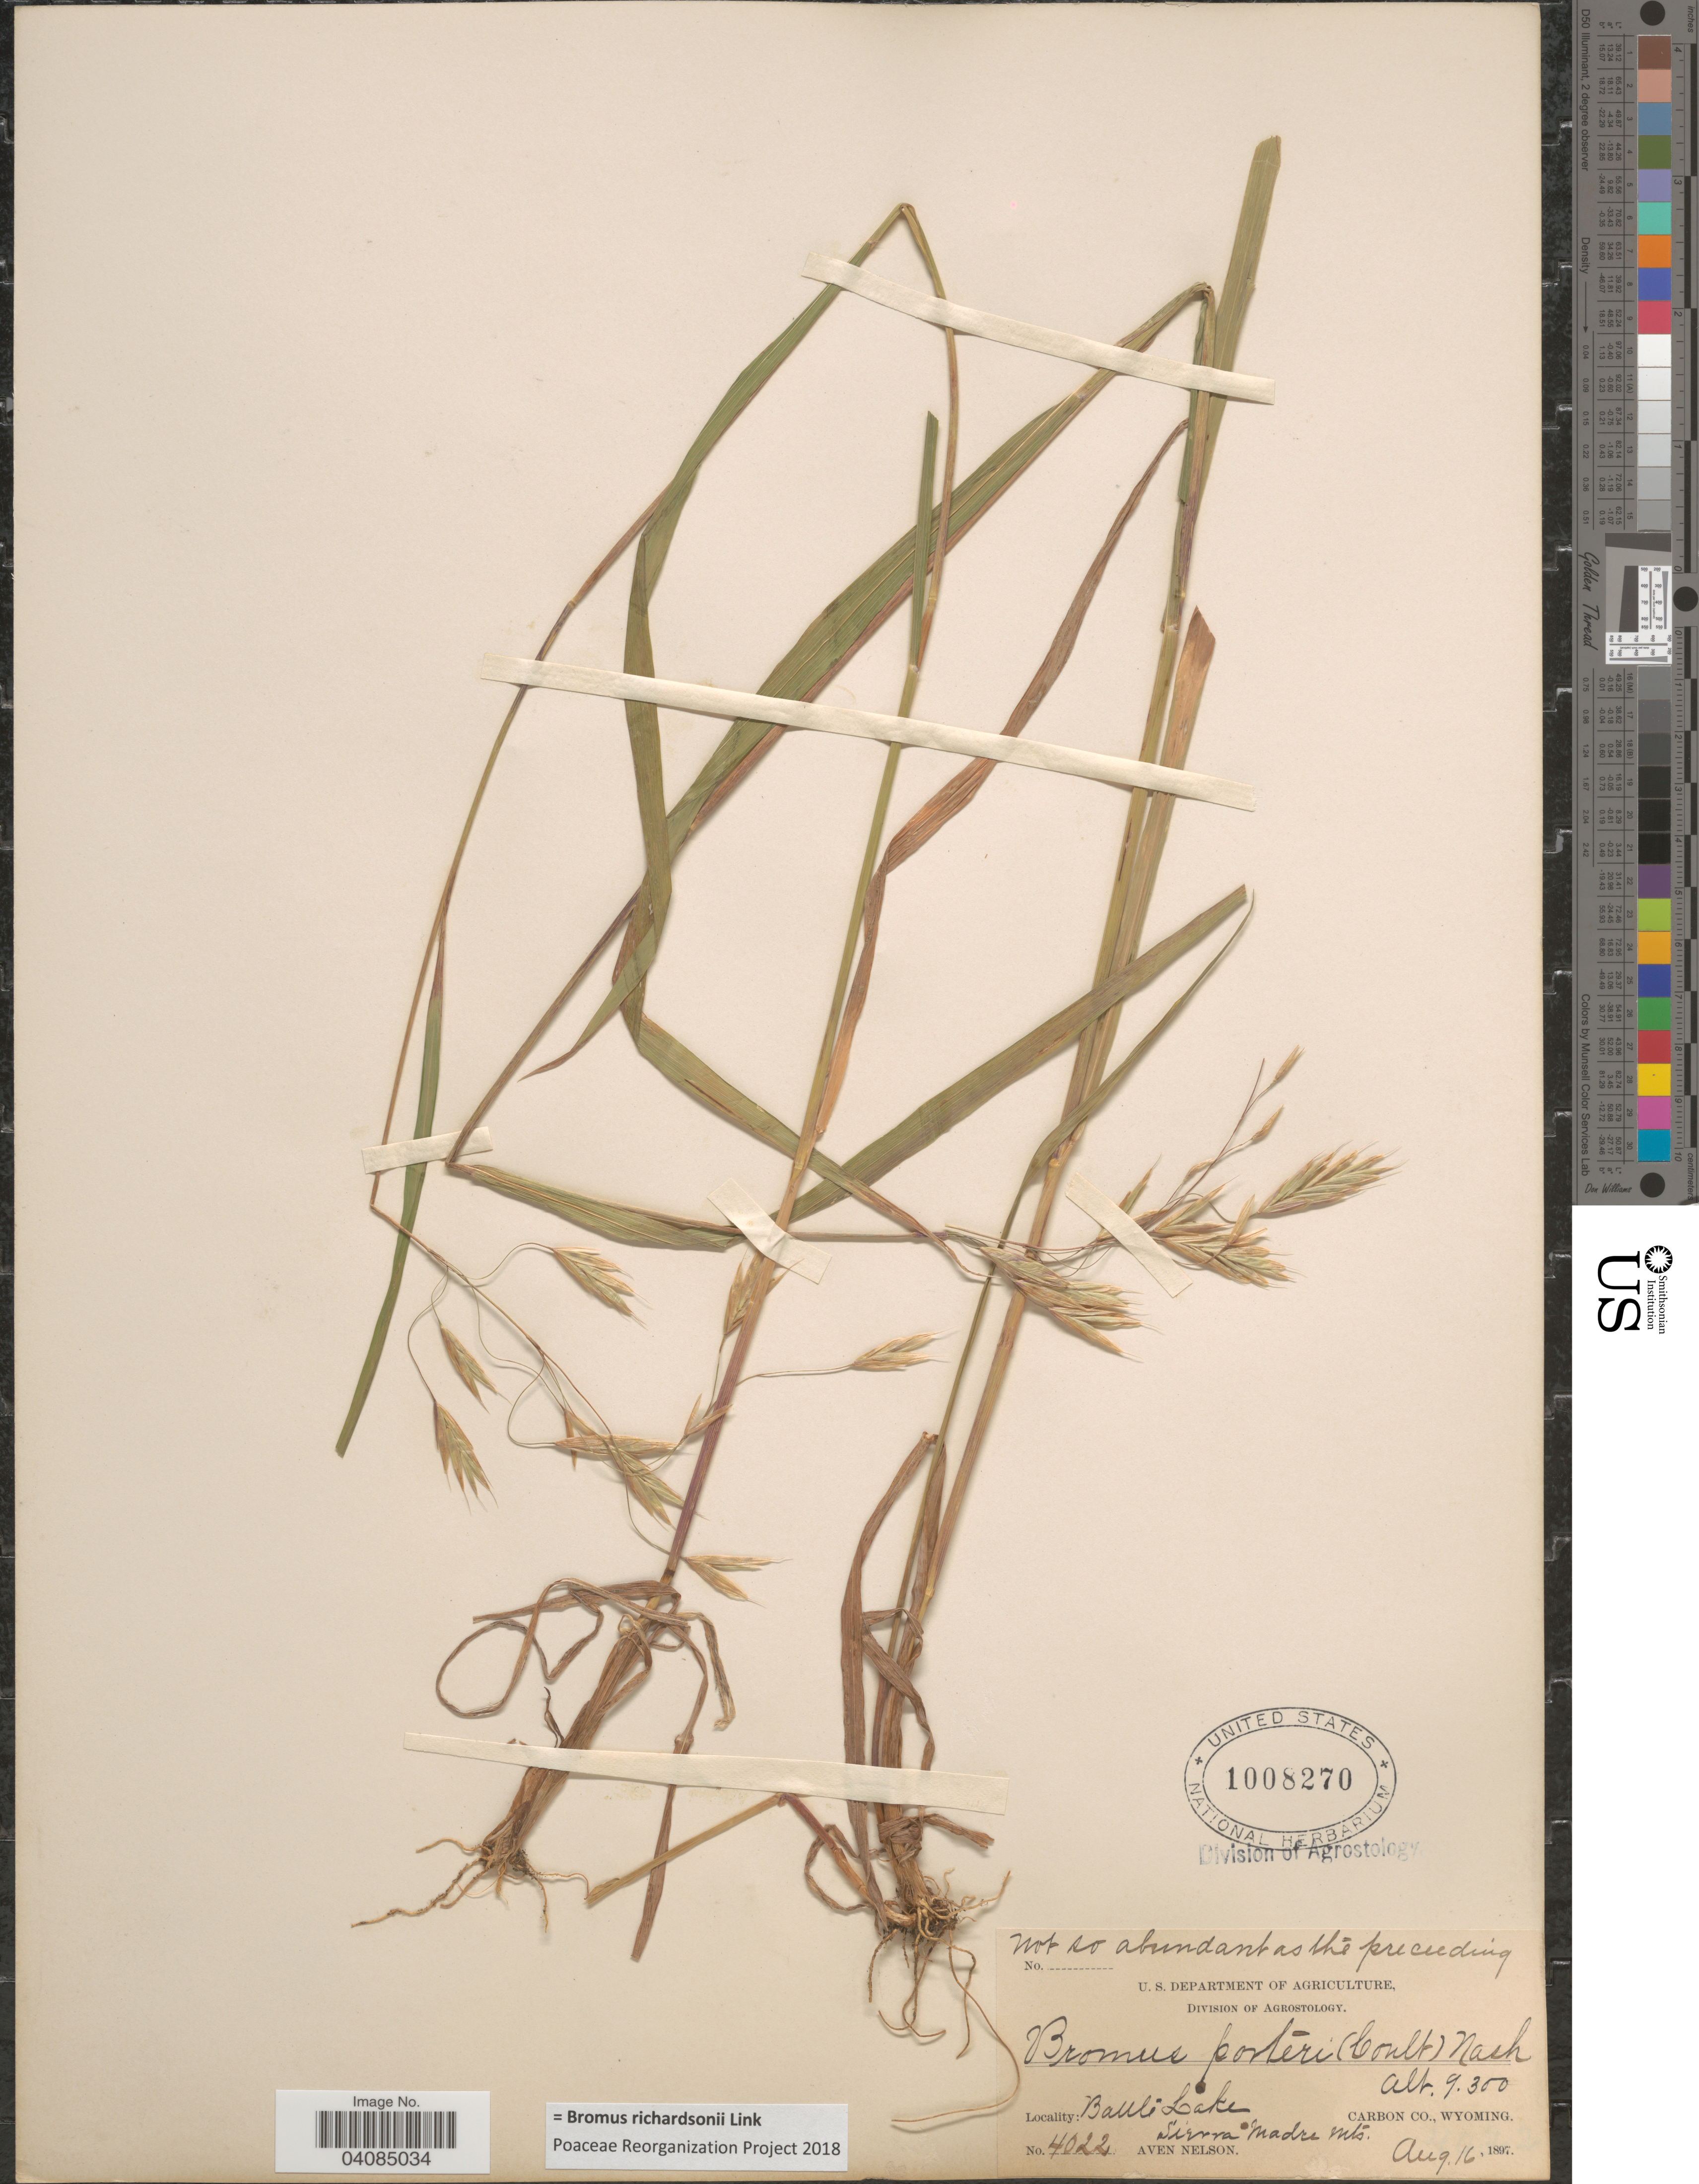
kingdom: Plantae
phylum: Tracheophyta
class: Liliopsida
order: Poales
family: Poaceae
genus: Bromus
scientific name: Bromus racemosus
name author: L.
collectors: A. Nelson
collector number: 4022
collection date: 1897-08-16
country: United States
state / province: Wyoming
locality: Battle Lake. Carbon Co. Sierra Madre Mts.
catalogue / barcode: US 1008270